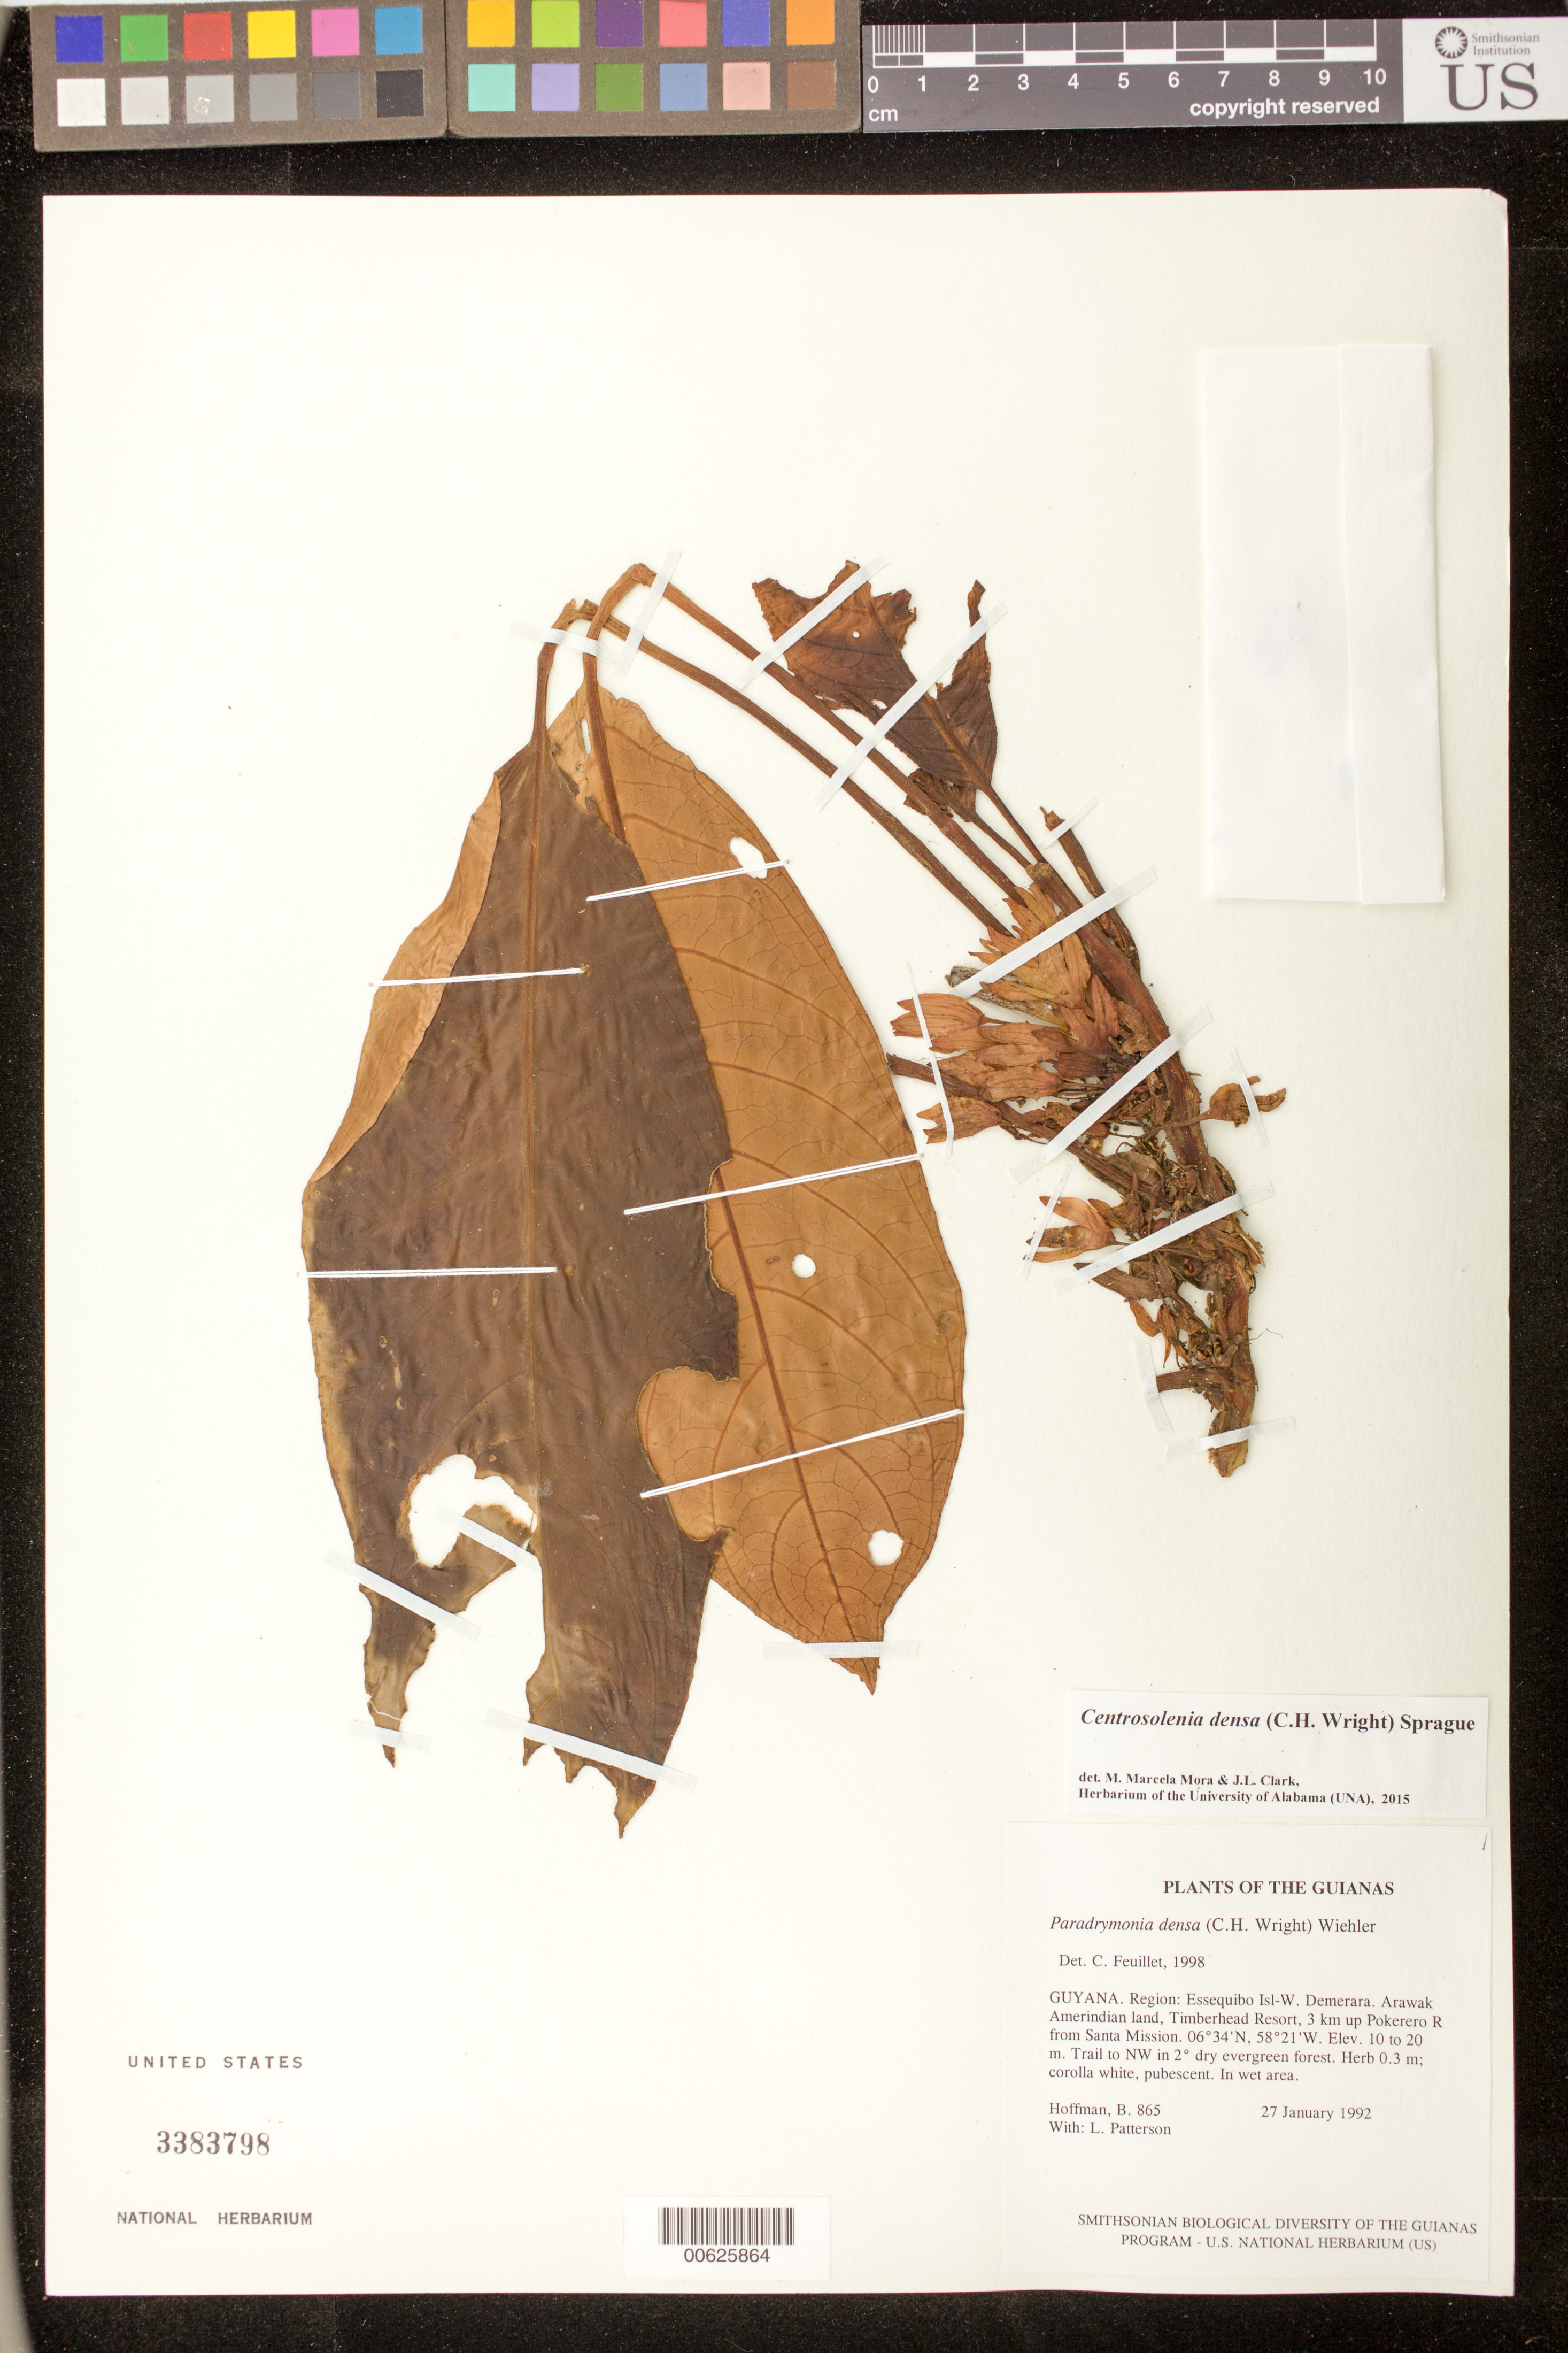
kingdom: Plantae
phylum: Tracheophyta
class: Magnoliopsida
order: Lamiales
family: Gesneriaceae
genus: Centrosolenia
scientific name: Centrosolenia densa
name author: (C.H. Wright) Sprague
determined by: Mora, M. M.; Clark, J. L.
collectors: B. Hoffman & L. Patterson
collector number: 865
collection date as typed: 27 Jan 1992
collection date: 1992-01-27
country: Guyana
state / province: Essequibo Isl-W. Demerara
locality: Arawak Amerindian land, Timberhead Resort, 3 km up Pokerero R from Santa Mission, trail to NW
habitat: Secondary dry evergreen forest; in wet area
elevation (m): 10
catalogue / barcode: US 3383798